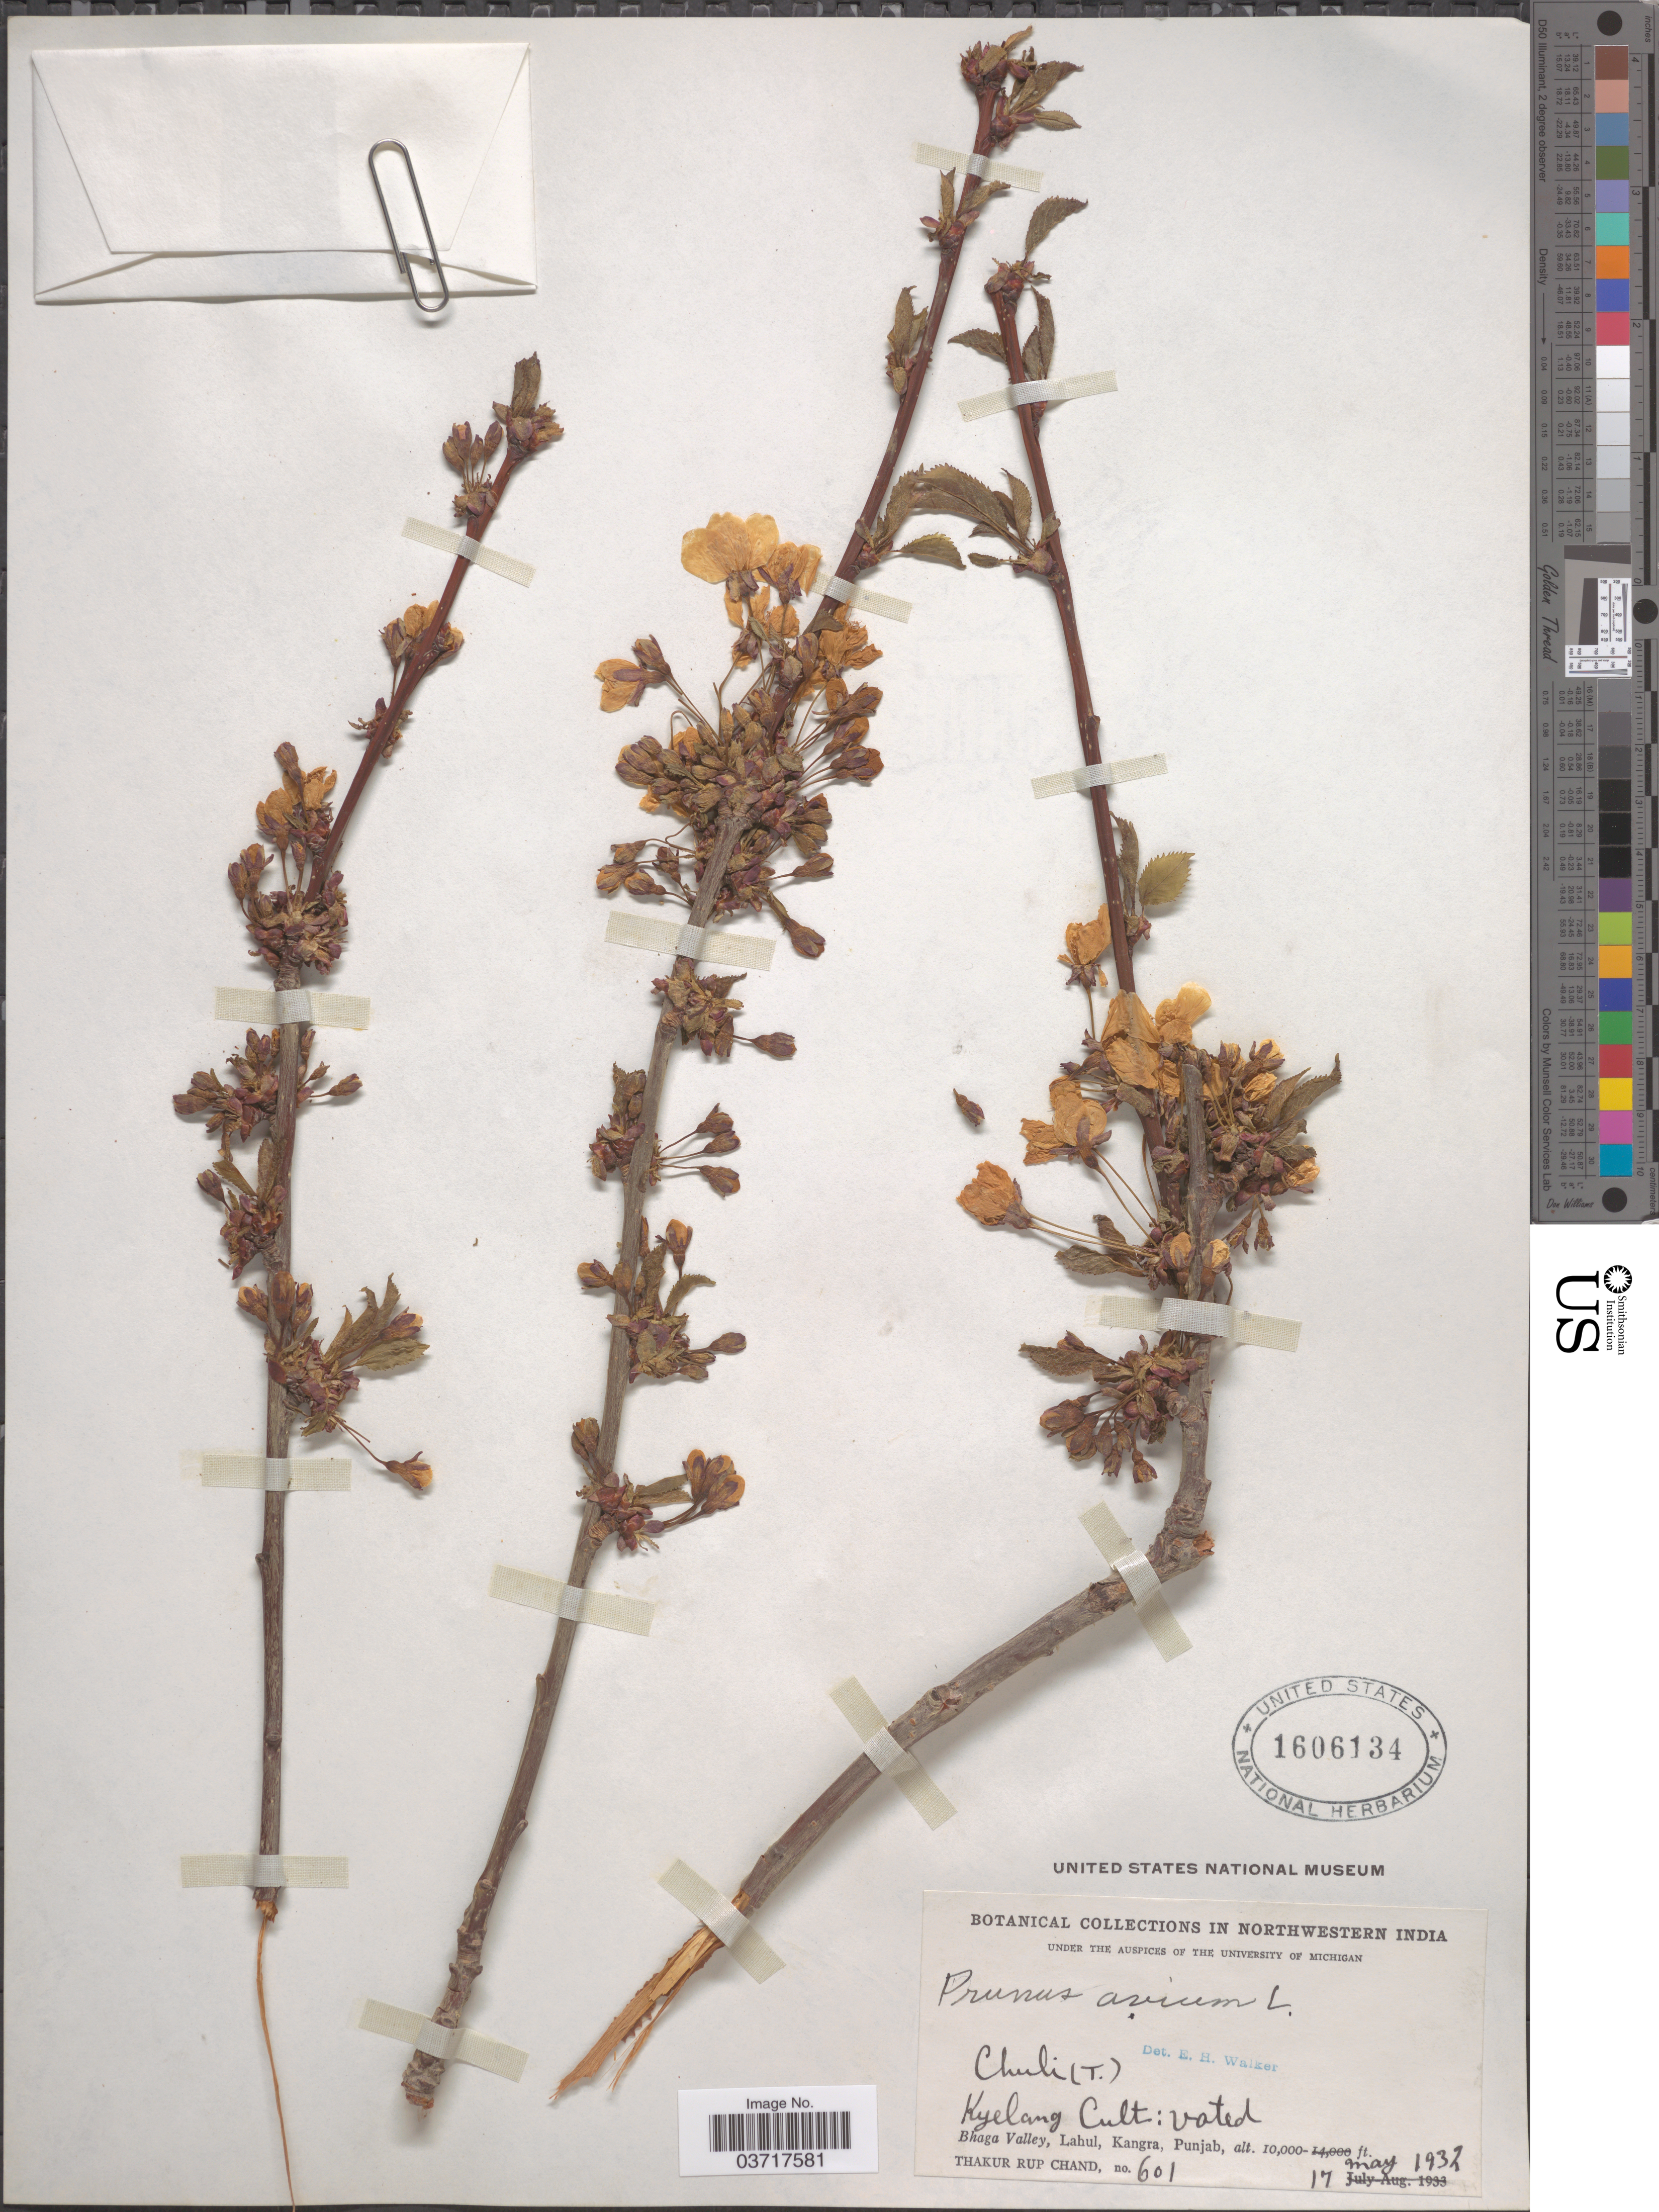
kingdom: Plantae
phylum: Tracheophyta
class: Magnoliopsida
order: Rosales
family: Rosaceae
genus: Prunus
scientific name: Prunus avium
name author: L.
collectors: T. R. Chand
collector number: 601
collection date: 1932-05-17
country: India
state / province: Punjab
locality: Northwestern India. Kyelang [unsure placement] Bhaga Valley, Lahul, Kangra.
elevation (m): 3048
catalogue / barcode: US 1606134